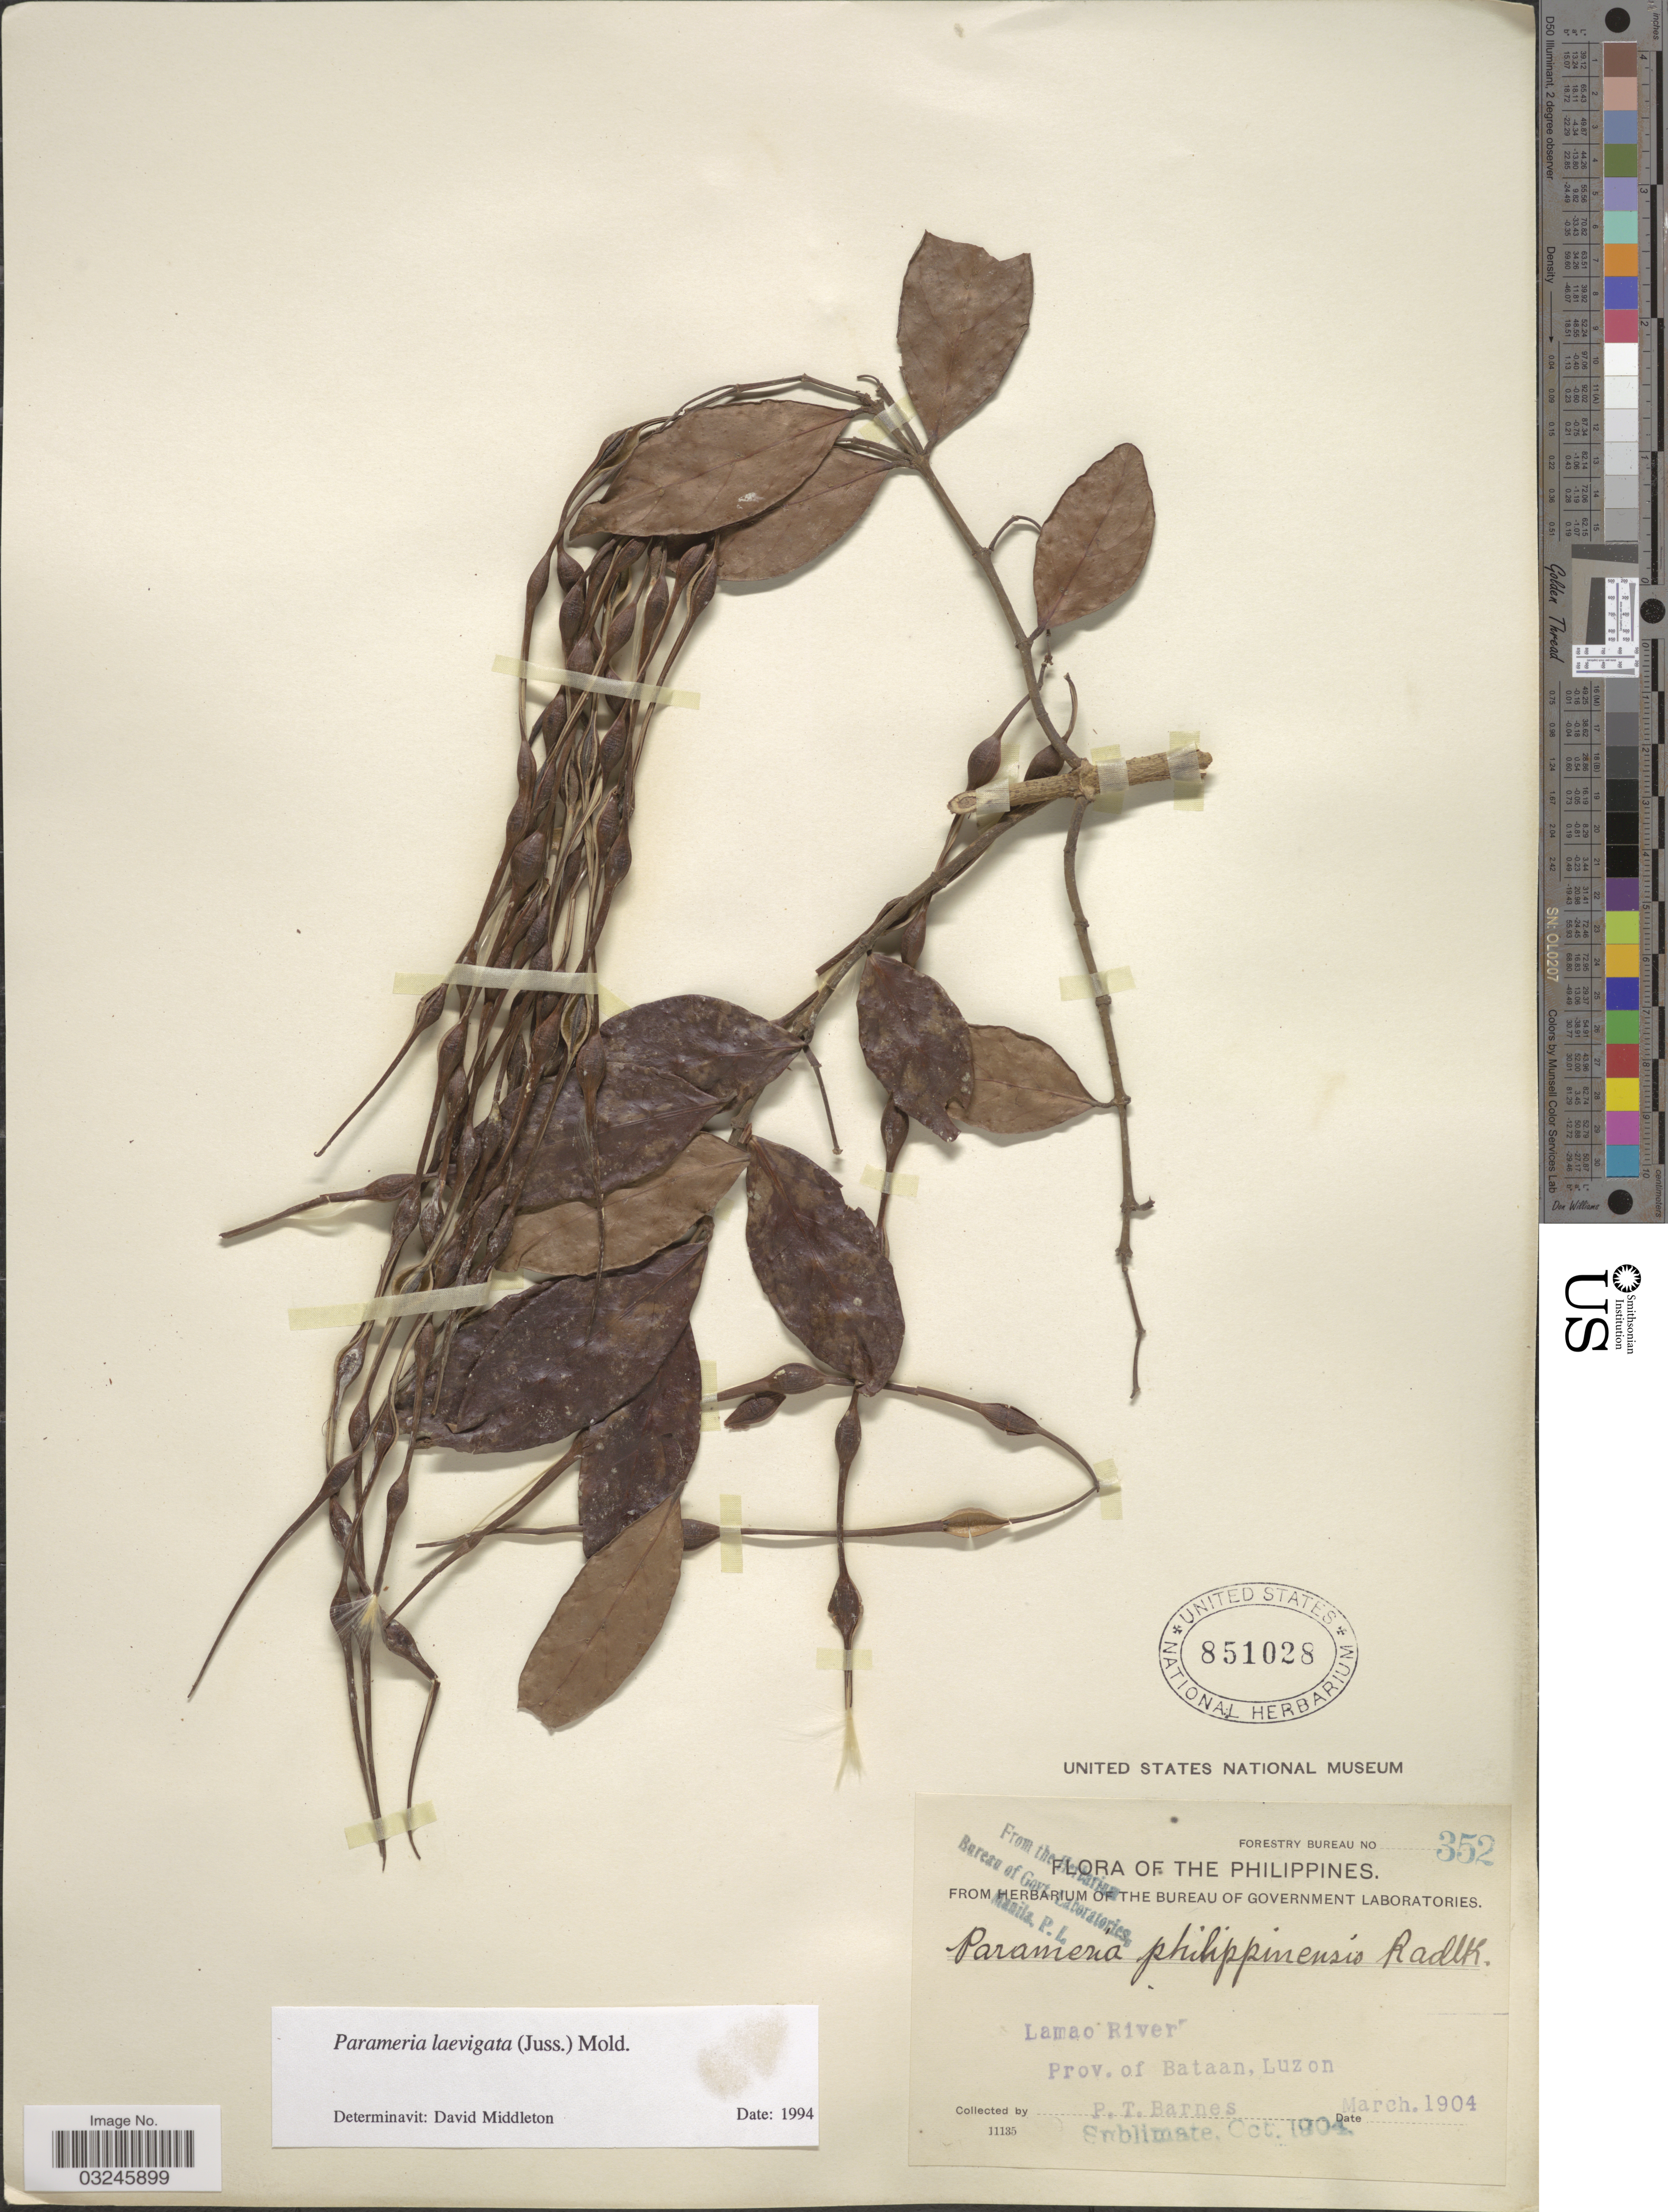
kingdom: Plantae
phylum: Tracheophyta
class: Magnoliopsida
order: Gentianales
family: Apocynaceae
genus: Parameria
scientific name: Parameria laevigata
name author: (Juss.) Moldenke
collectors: P. Barnes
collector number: Forestry Bureau 352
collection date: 1904-03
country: Philippines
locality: Lamao River, Prov. of Bataan, Luzon.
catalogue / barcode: US 851028